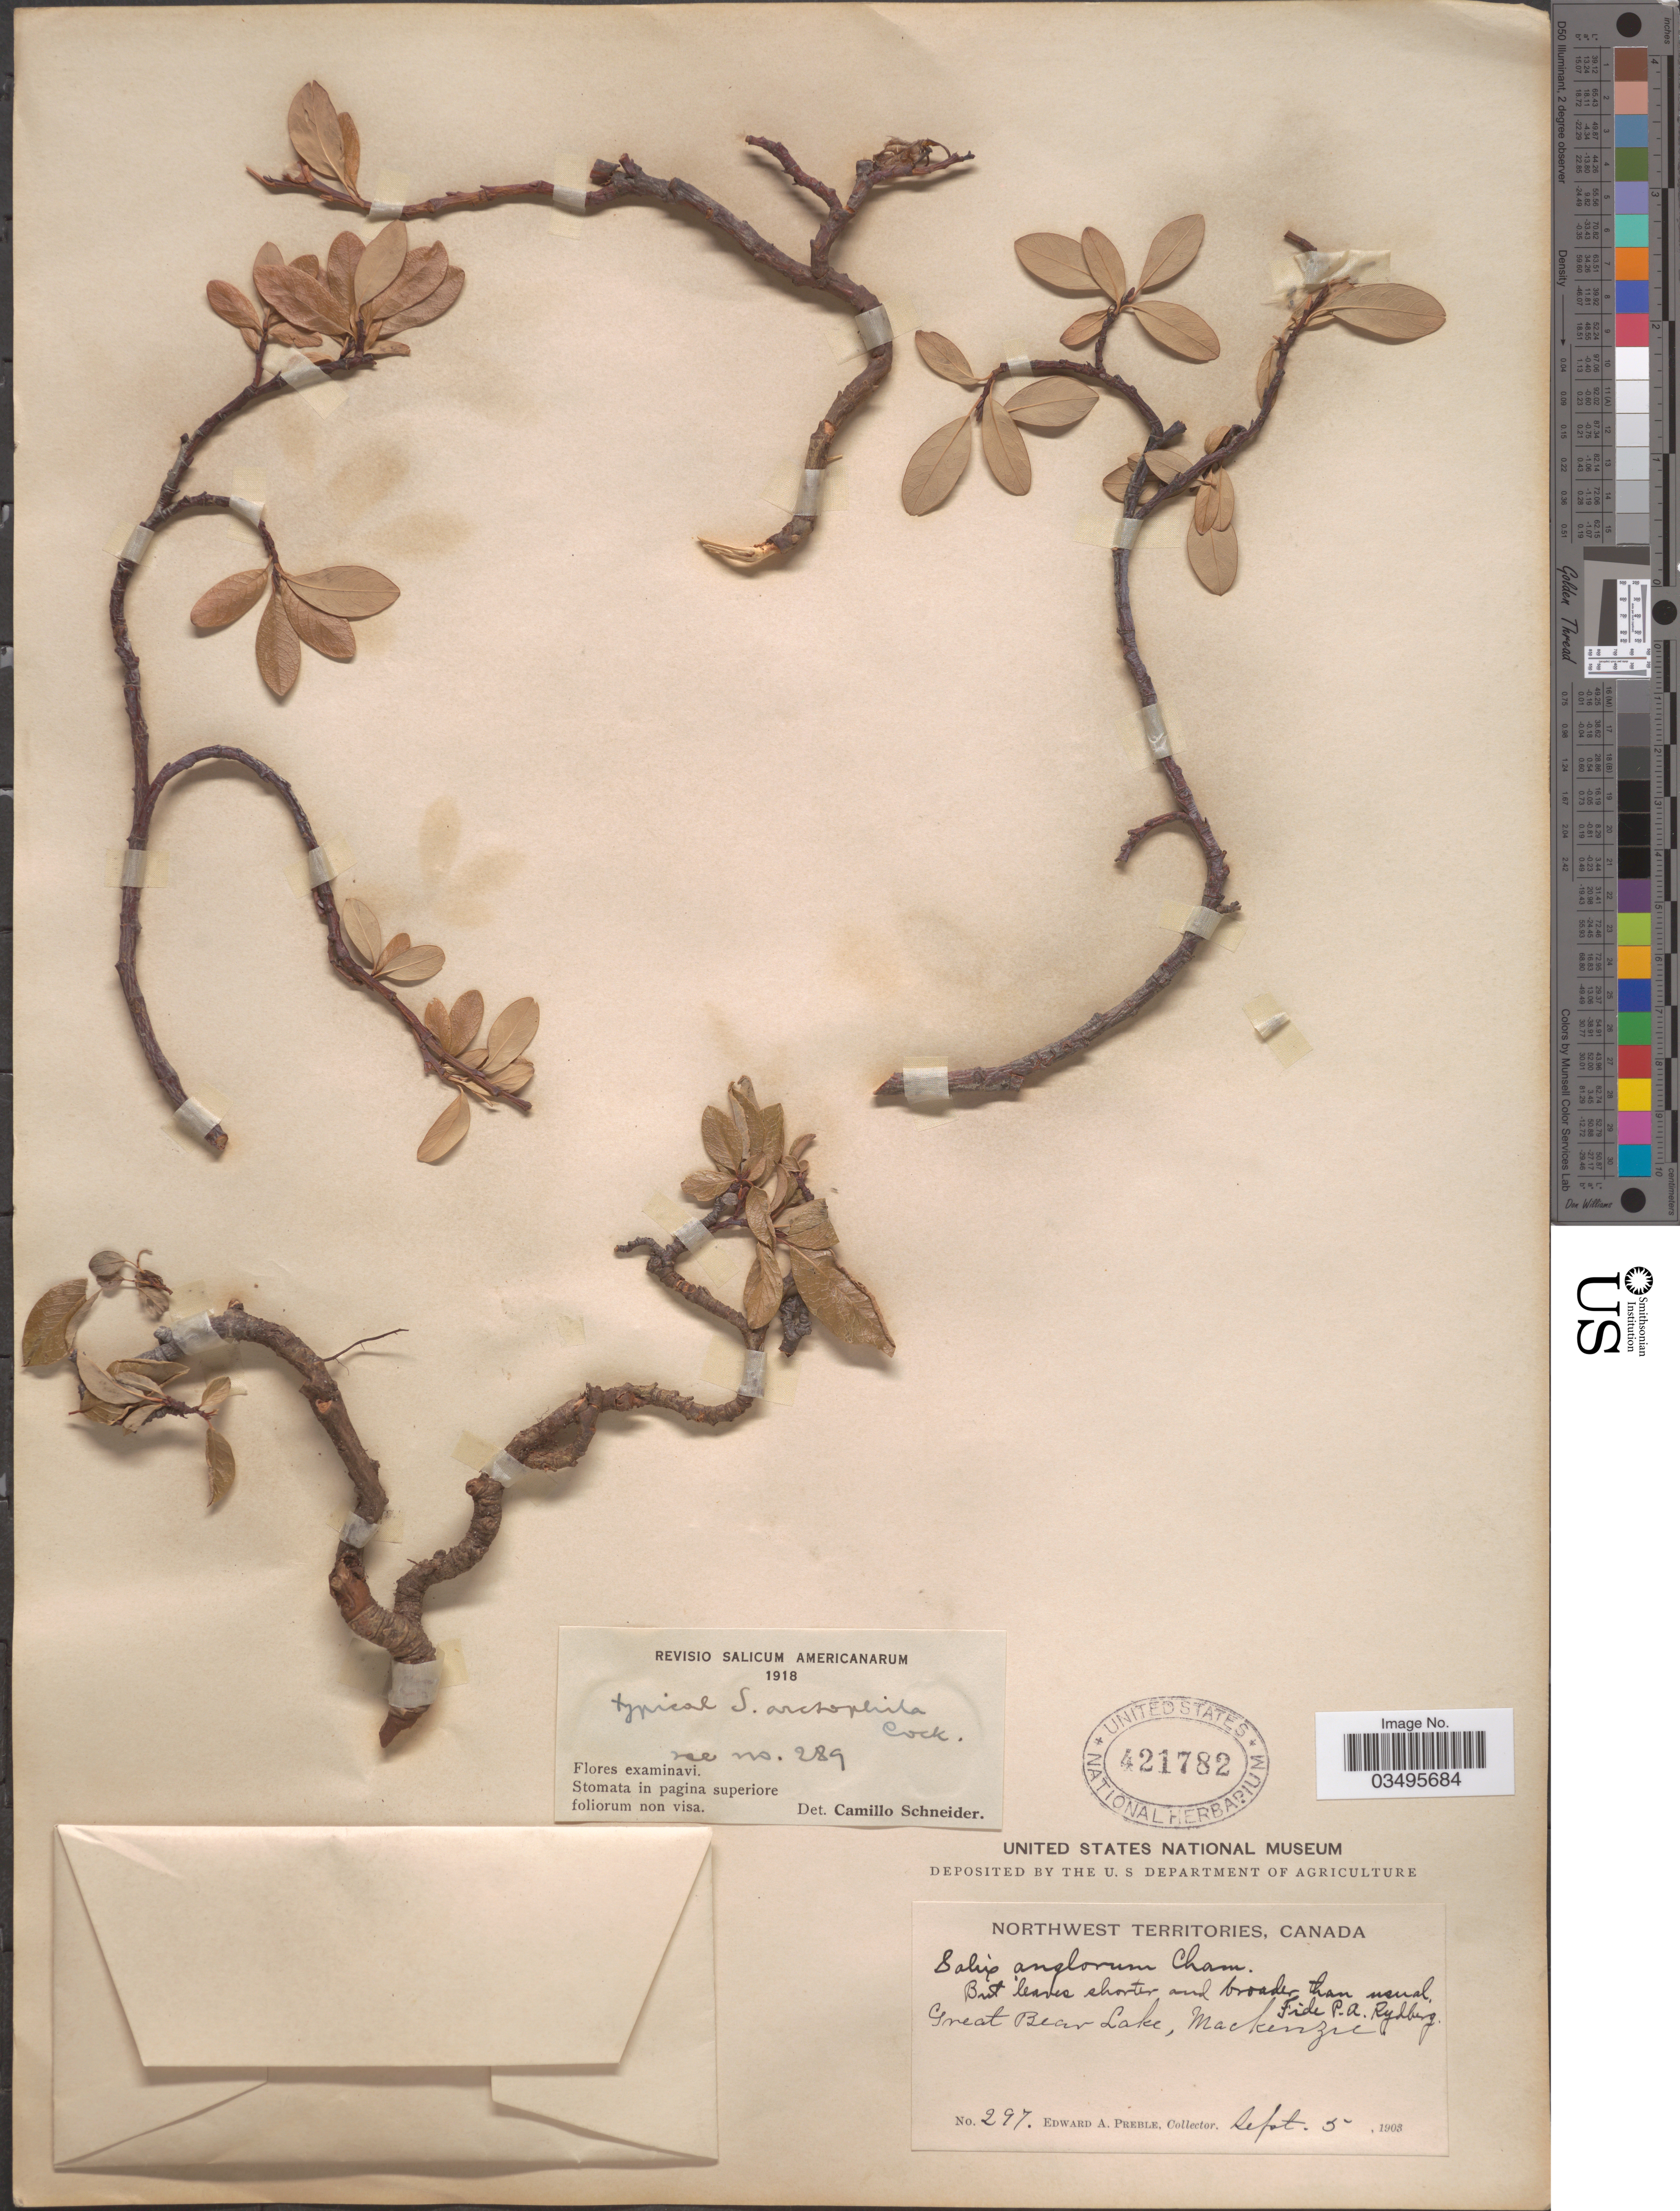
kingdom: Plantae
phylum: Tracheophyta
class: Magnoliopsida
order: Malpighiales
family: Salicaceae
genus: Salix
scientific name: Salix arctophila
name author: Cockerell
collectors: E. Preble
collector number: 297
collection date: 1903-09-05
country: Canada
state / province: Northwest Territories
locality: Great Bear Lake, Mackenzie.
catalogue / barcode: US 421782